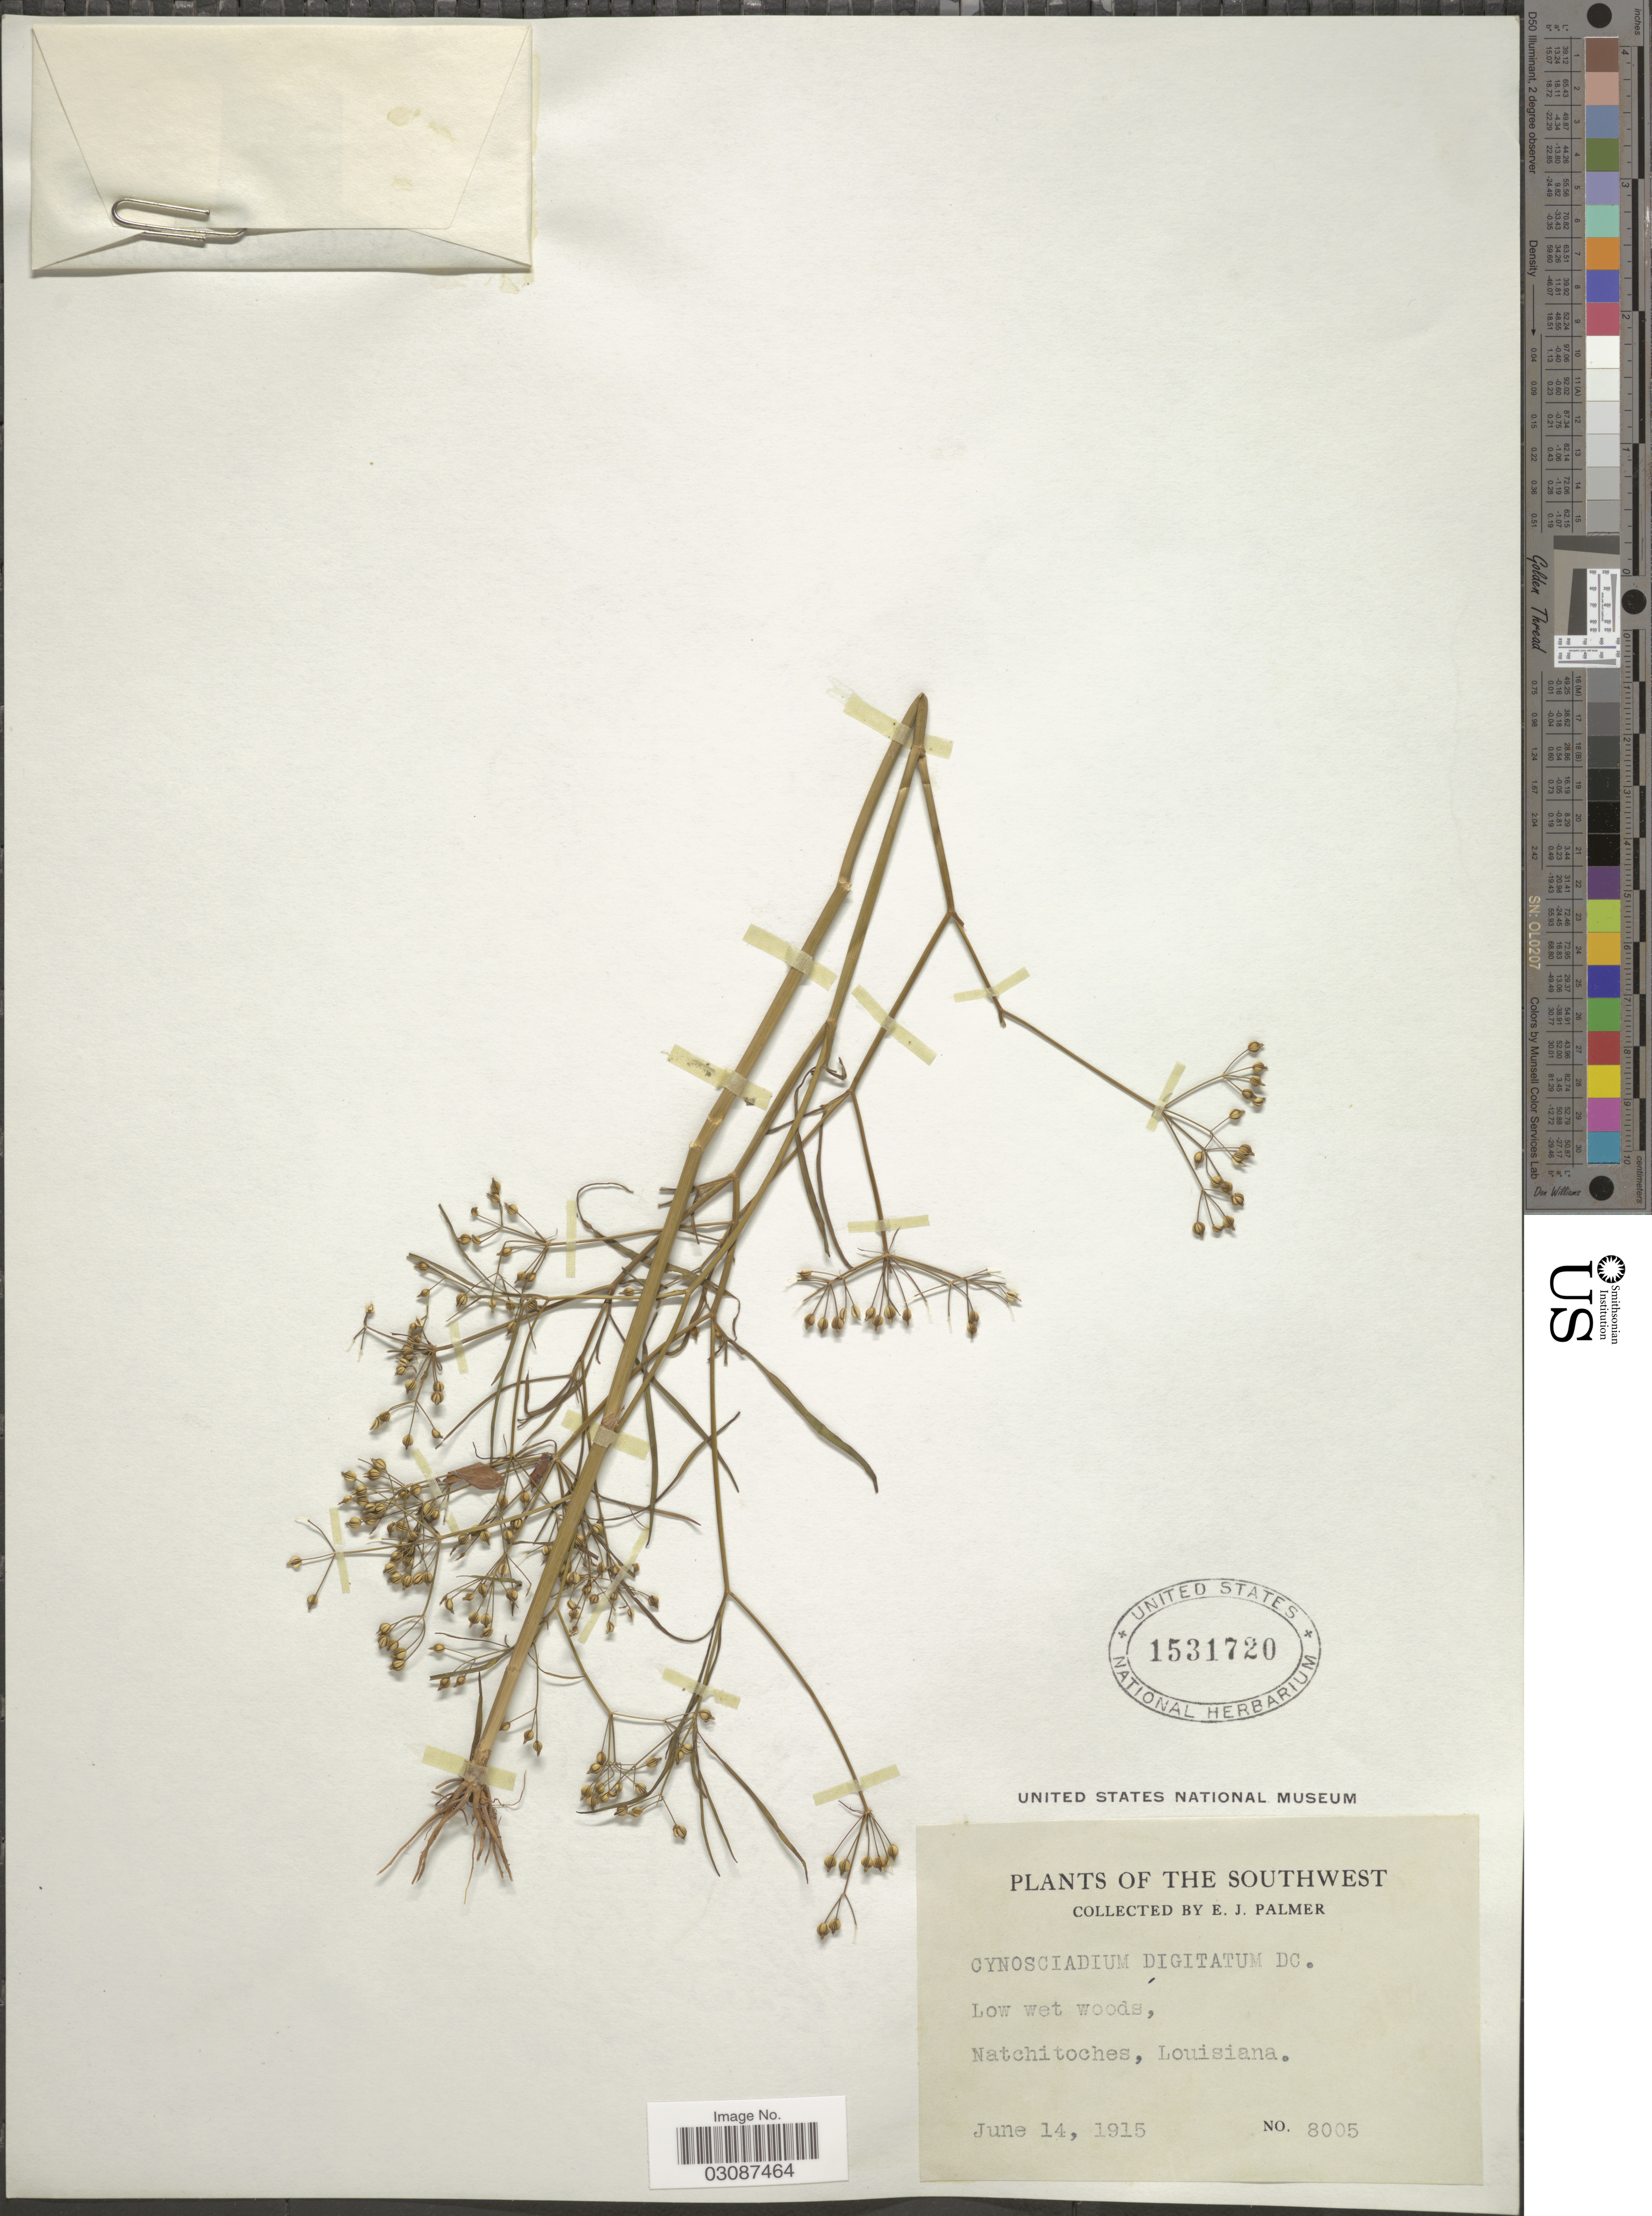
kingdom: Plantae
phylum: Tracheophyta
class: Magnoliopsida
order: Apiales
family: Apiaceae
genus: Cynosciadium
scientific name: Cynosciadium digitatum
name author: DC.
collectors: E. J. Palmer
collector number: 8005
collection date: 1915-06-14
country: United States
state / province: Louisiana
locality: Southwest. Natchitoches.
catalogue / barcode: US 1531720